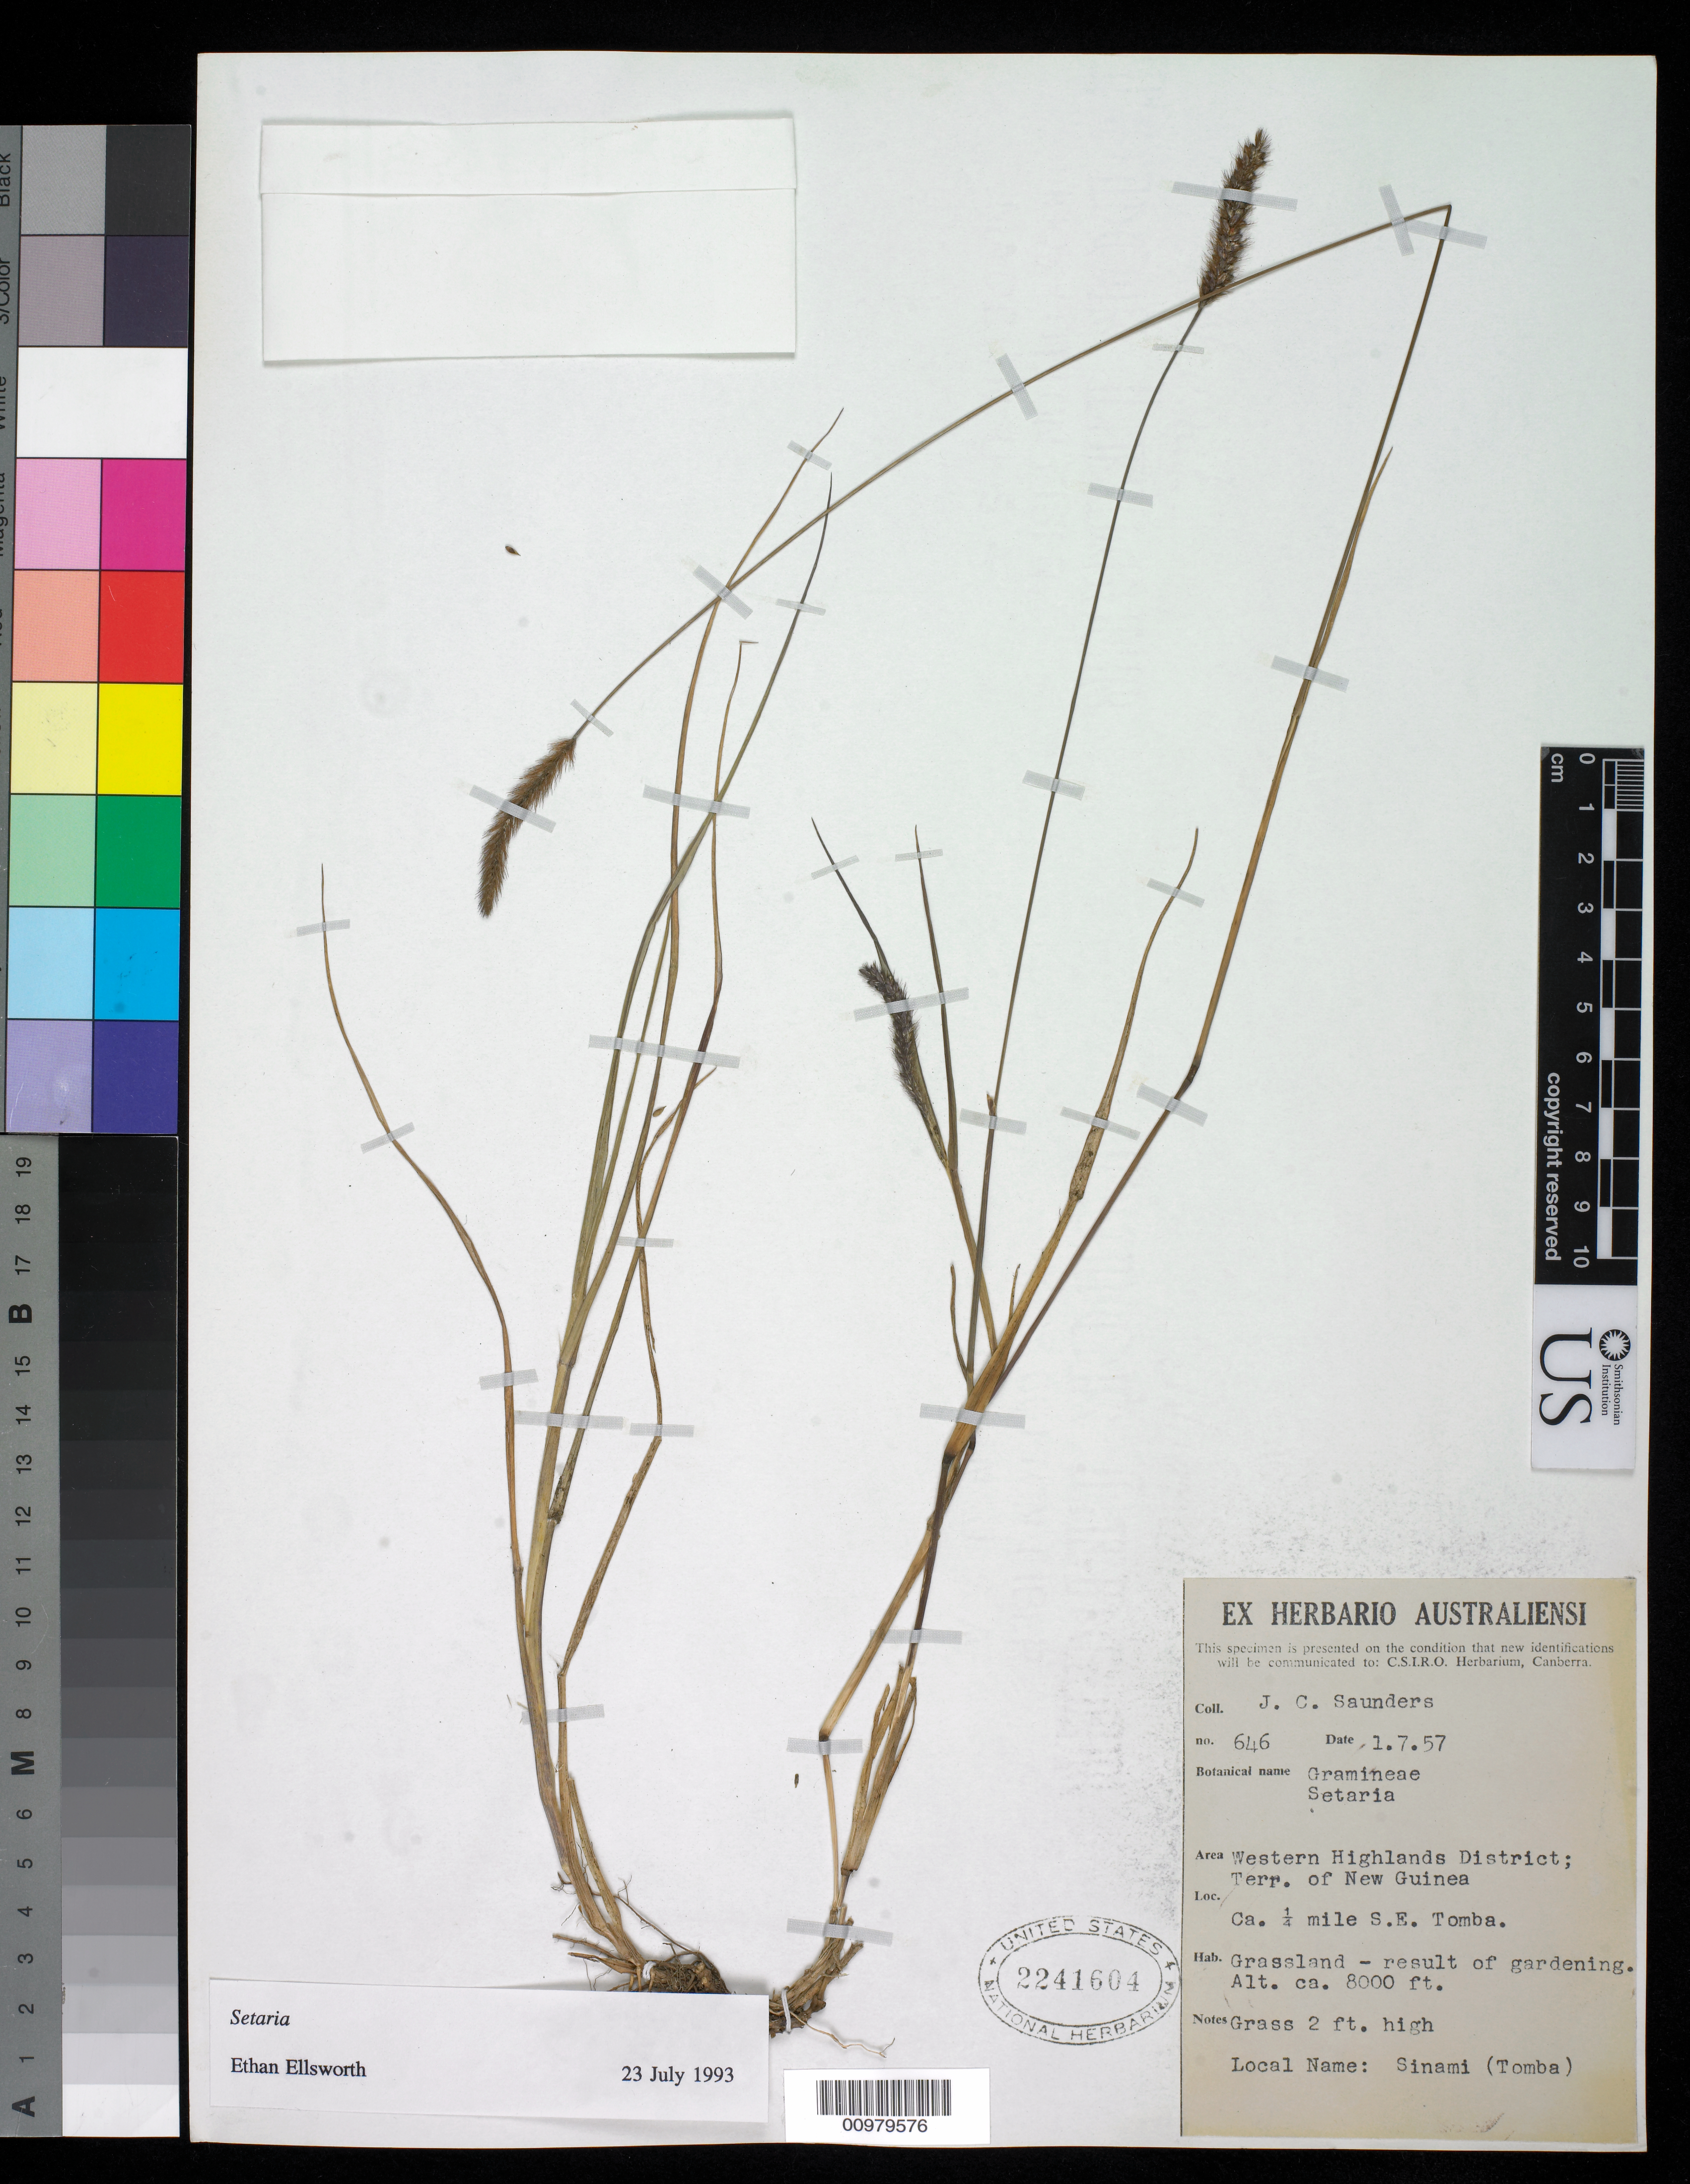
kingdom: Plantae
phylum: Tracheophyta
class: Liliopsida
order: Poales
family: Poaceae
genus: Setaria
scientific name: Setaria sp.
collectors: J. C. Saunders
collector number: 646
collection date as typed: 07 Jan 1956 or 01 Jul 1957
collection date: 1956-01-07 or 1957-07-01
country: Papua New Guinea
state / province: Western Highlands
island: New Guinea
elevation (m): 2438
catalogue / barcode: US 2241604